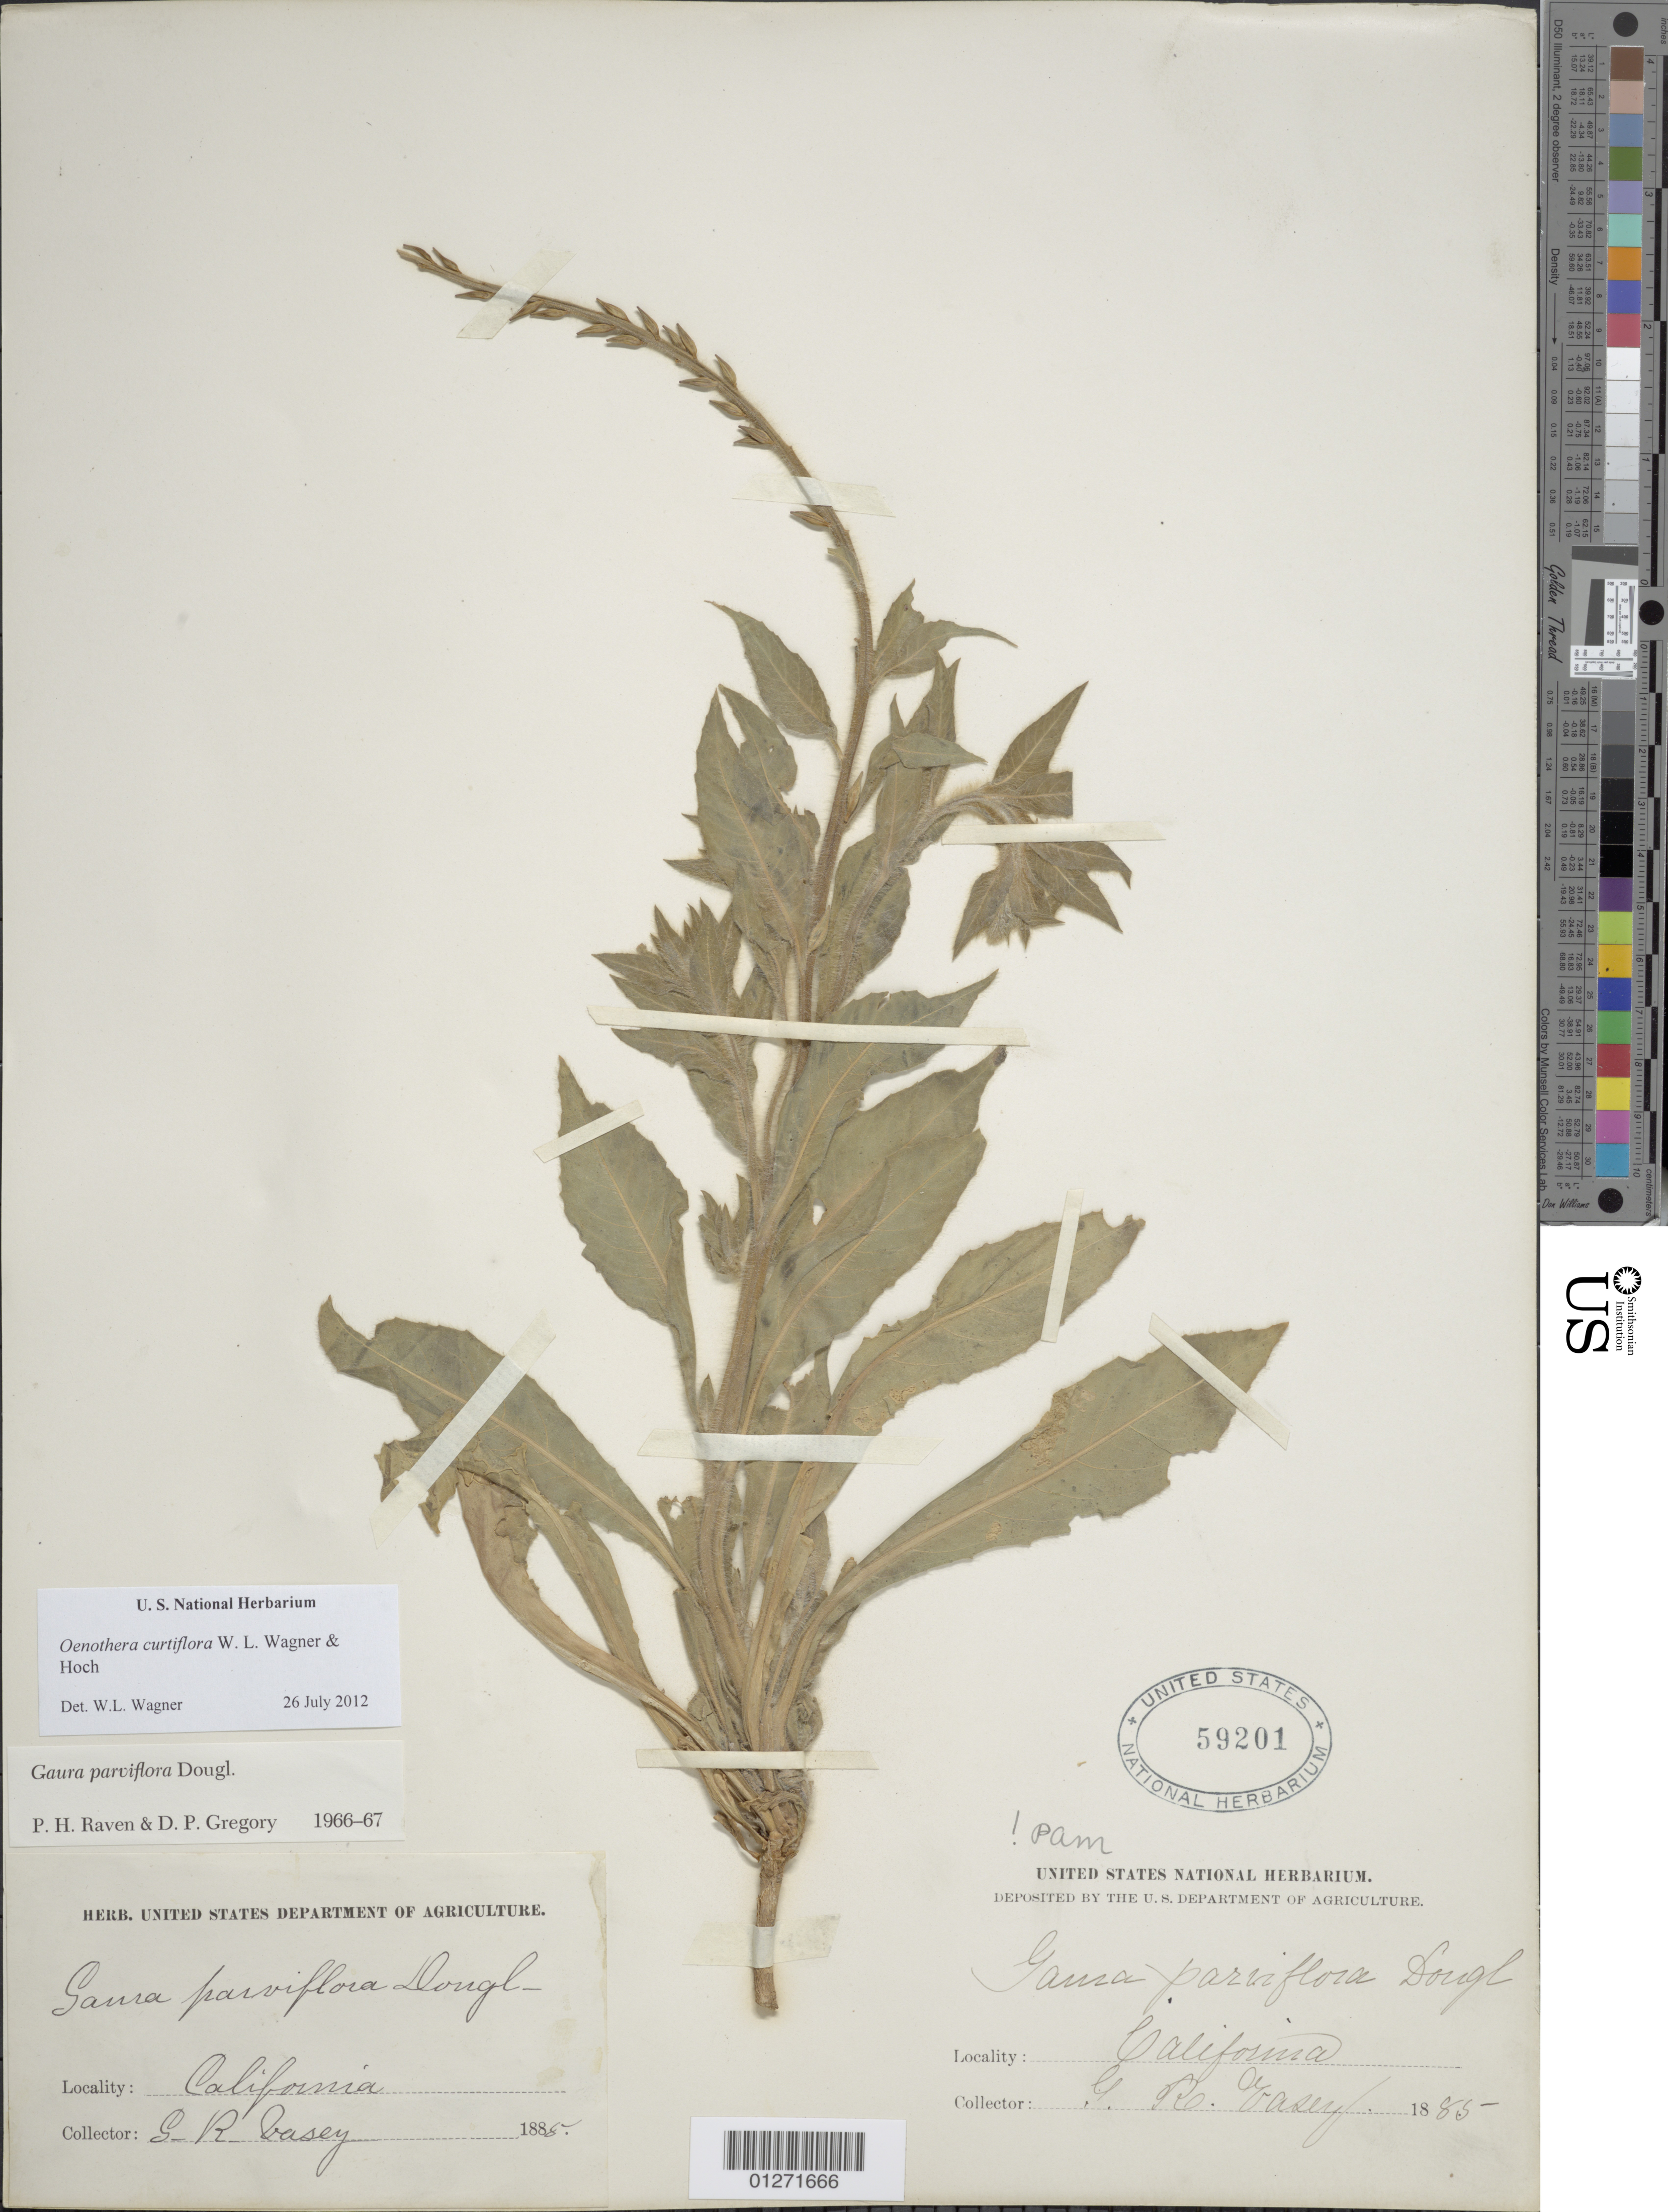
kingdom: Plantae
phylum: Tracheophyta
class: Magnoliopsida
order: Myrtales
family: Onagraceae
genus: Oenothera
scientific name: Oenothera curtiflora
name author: W.L. Wagner & Hoch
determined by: Wagner, W. L., (BOT), Smithsonian Institution - National Museum of Natural History (UNITED STATES)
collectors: G. R. Vasey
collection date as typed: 1885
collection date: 1885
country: United States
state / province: California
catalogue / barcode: US 59201